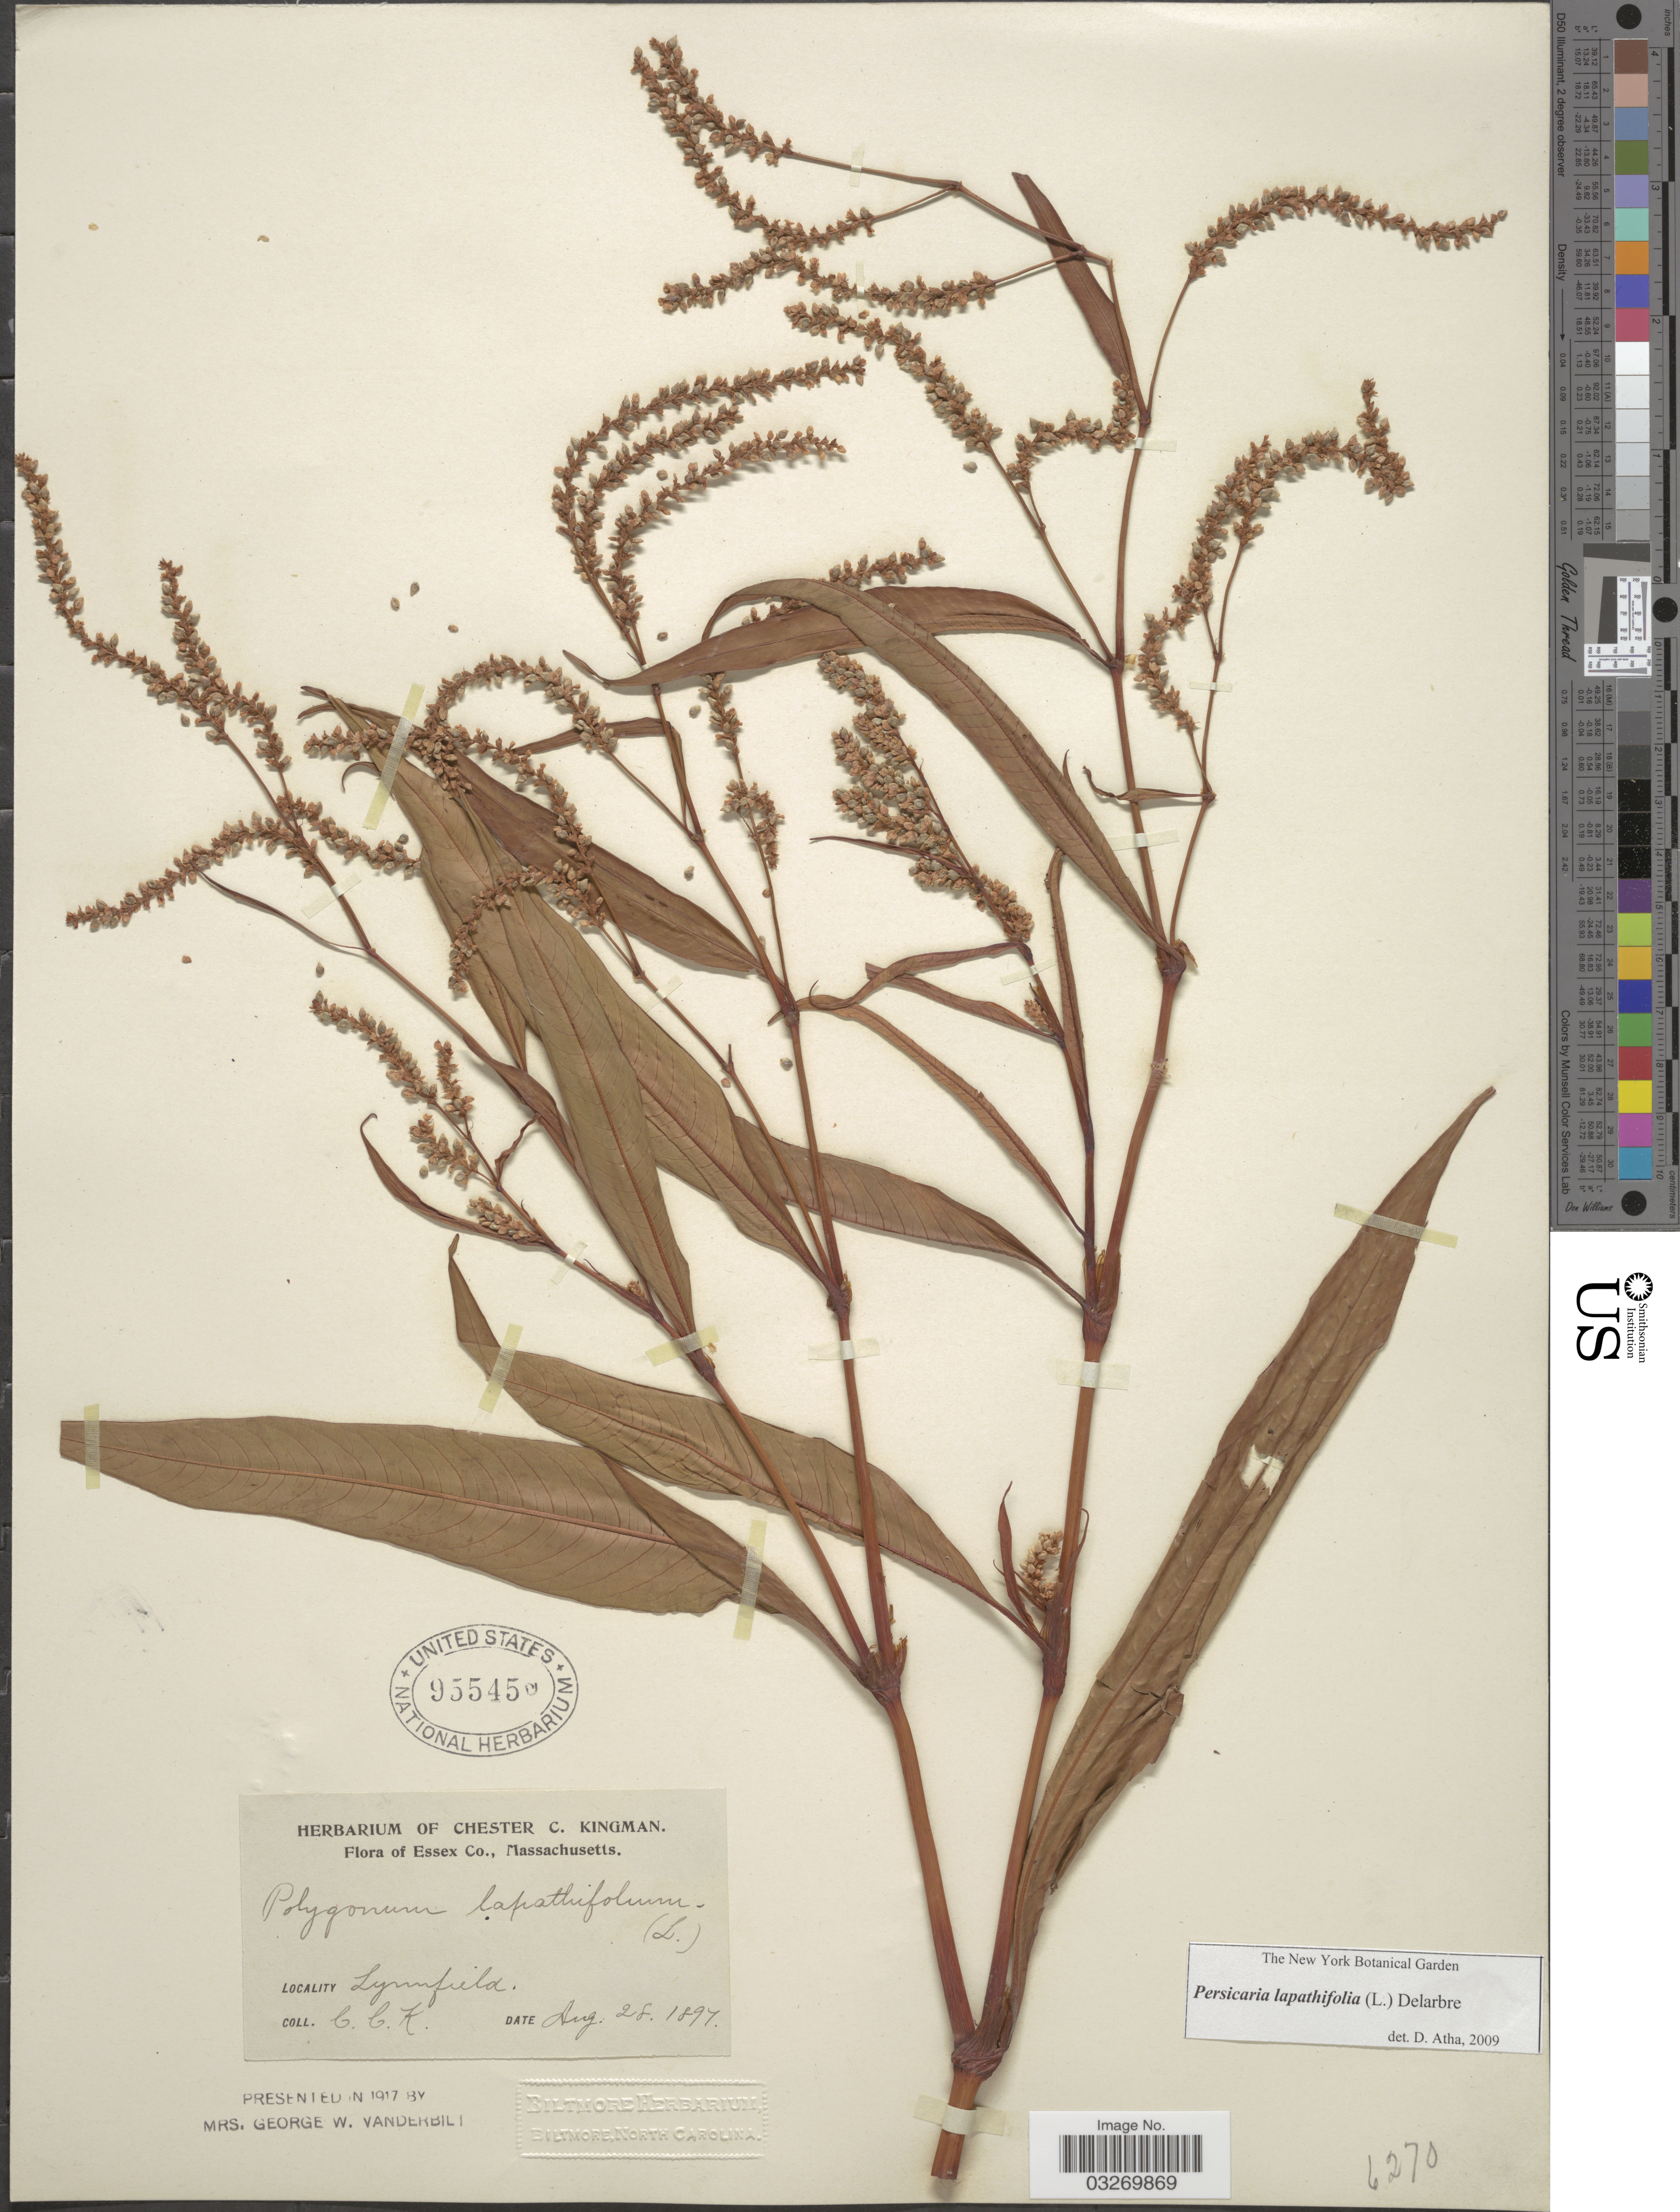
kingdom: Plantae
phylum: Tracheophyta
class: Magnoliopsida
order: Caryophyllales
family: Polygonaceae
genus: Persicaria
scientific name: Persicaria lapathifolia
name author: (L.) Delarbre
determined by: Atha, D. E.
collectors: C. Kingman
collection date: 1897-08-28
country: United States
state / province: Massachusetts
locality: Essex Co. Lynnfield.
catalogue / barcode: US 955450